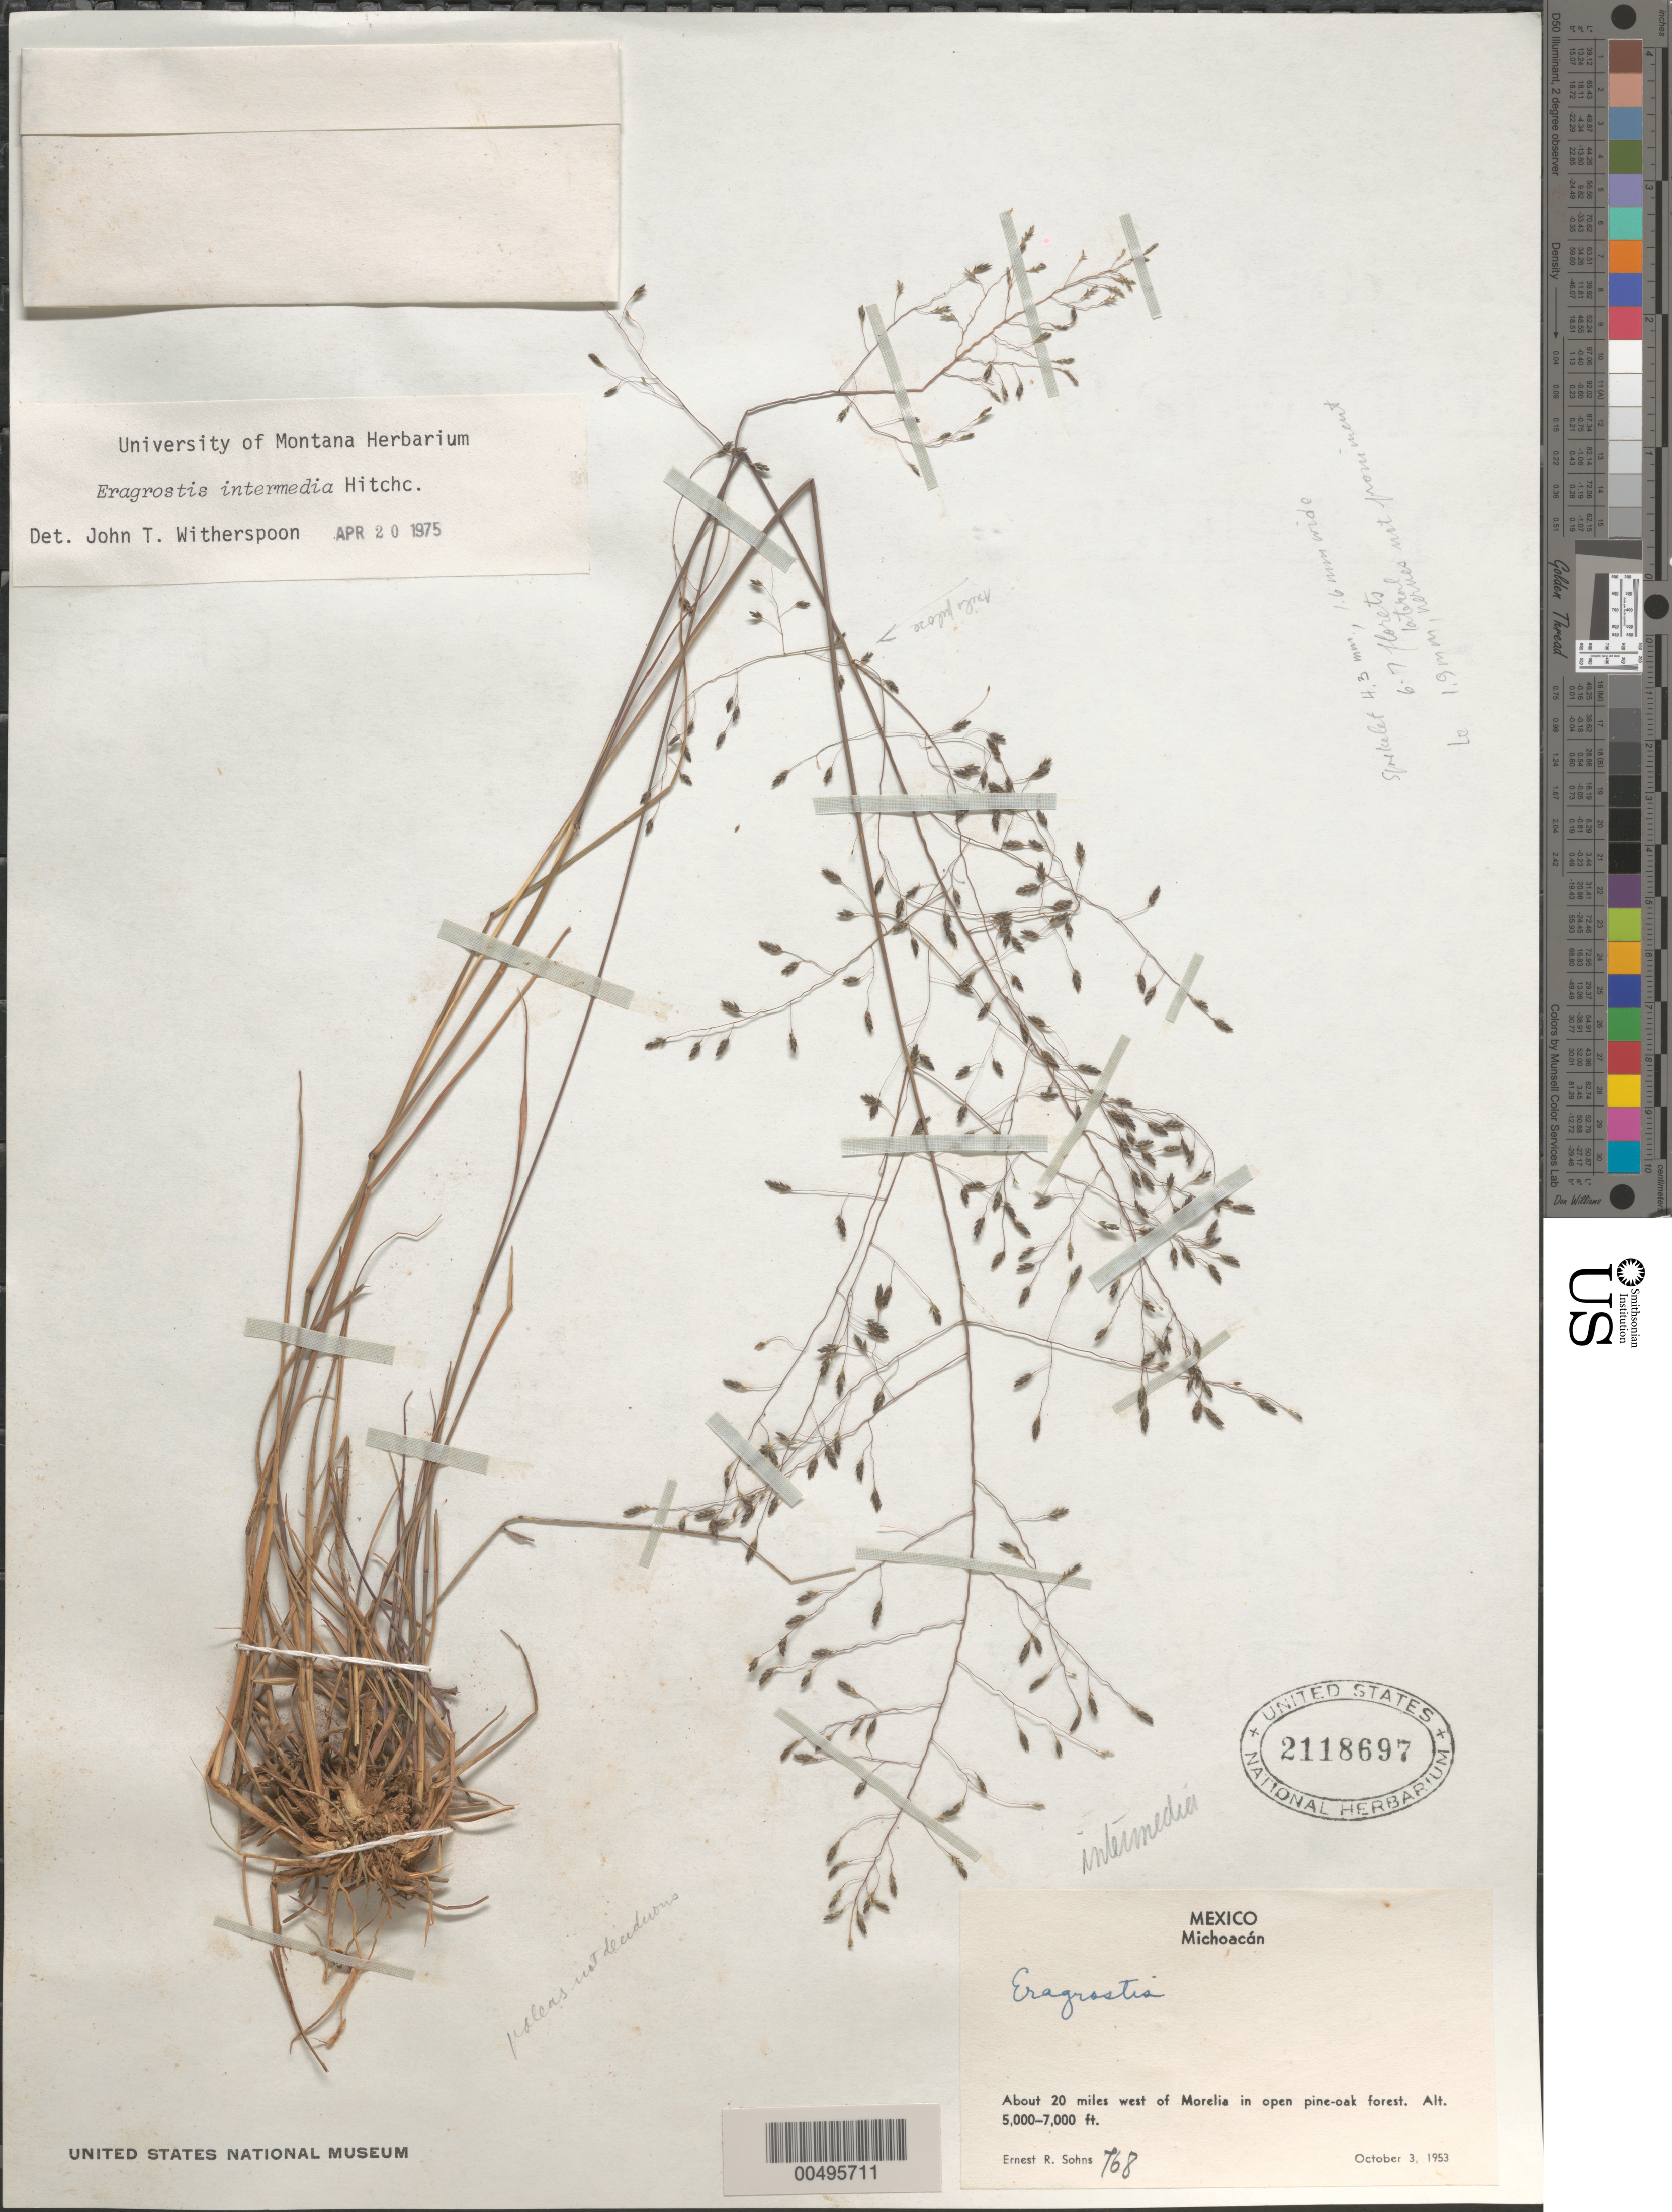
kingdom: Plantae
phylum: Tracheophyta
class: Liliopsida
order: Poales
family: Poaceae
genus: Eragrostis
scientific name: Eragrostis intermedia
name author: Hitchc.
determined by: Witherspoon, John T.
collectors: E. R. Sohns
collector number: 768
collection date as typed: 3 Oct 1953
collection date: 1953-10-03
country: Mexico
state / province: Michoacán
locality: About 20 mi W of Morelia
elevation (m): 1524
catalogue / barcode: US 2118697